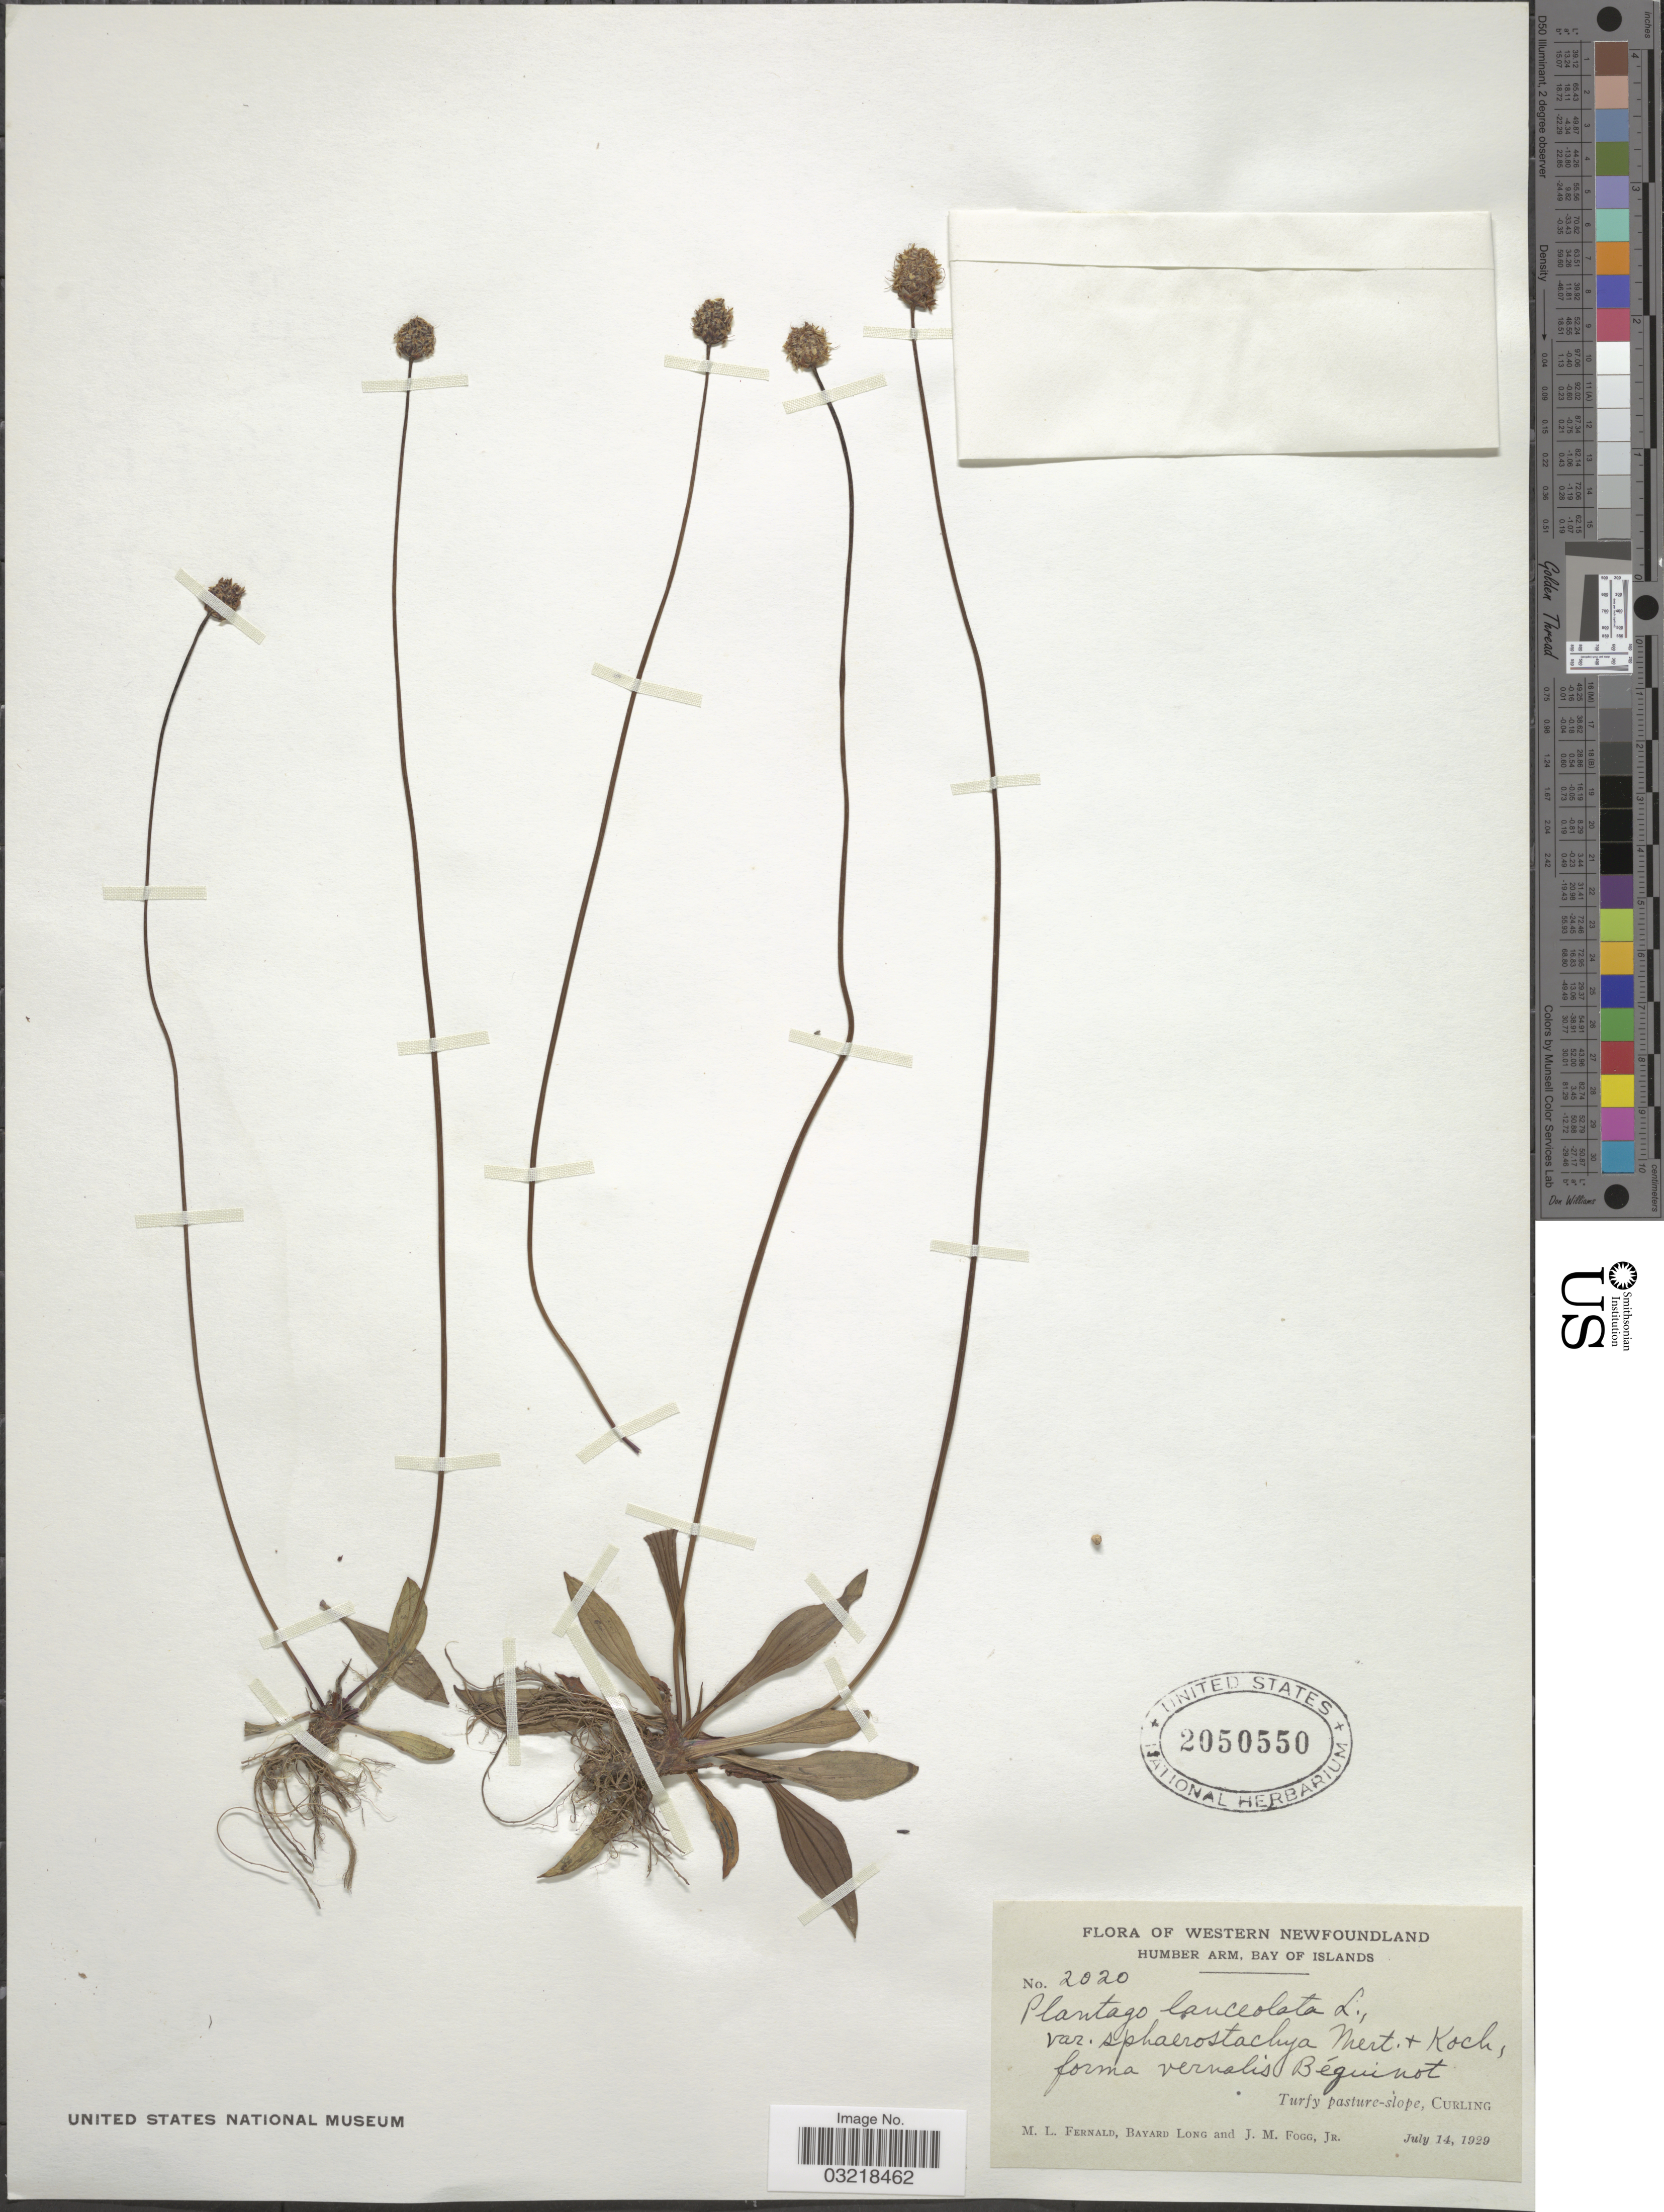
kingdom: Plantae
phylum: Tracheophyta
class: Magnoliopsida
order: Lamiales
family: Plantaginaceae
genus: Plantago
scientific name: Plantago lanceolata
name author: L.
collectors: M. L. Fernald, B. Long & J. Fogg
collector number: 2020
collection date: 1929-07-14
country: Canada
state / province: Newfoundland and Labrador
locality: Western Newfoundland. Humber Arm, Bay of Islands. Turfy pasture-slope, Curling.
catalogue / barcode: US 2050550